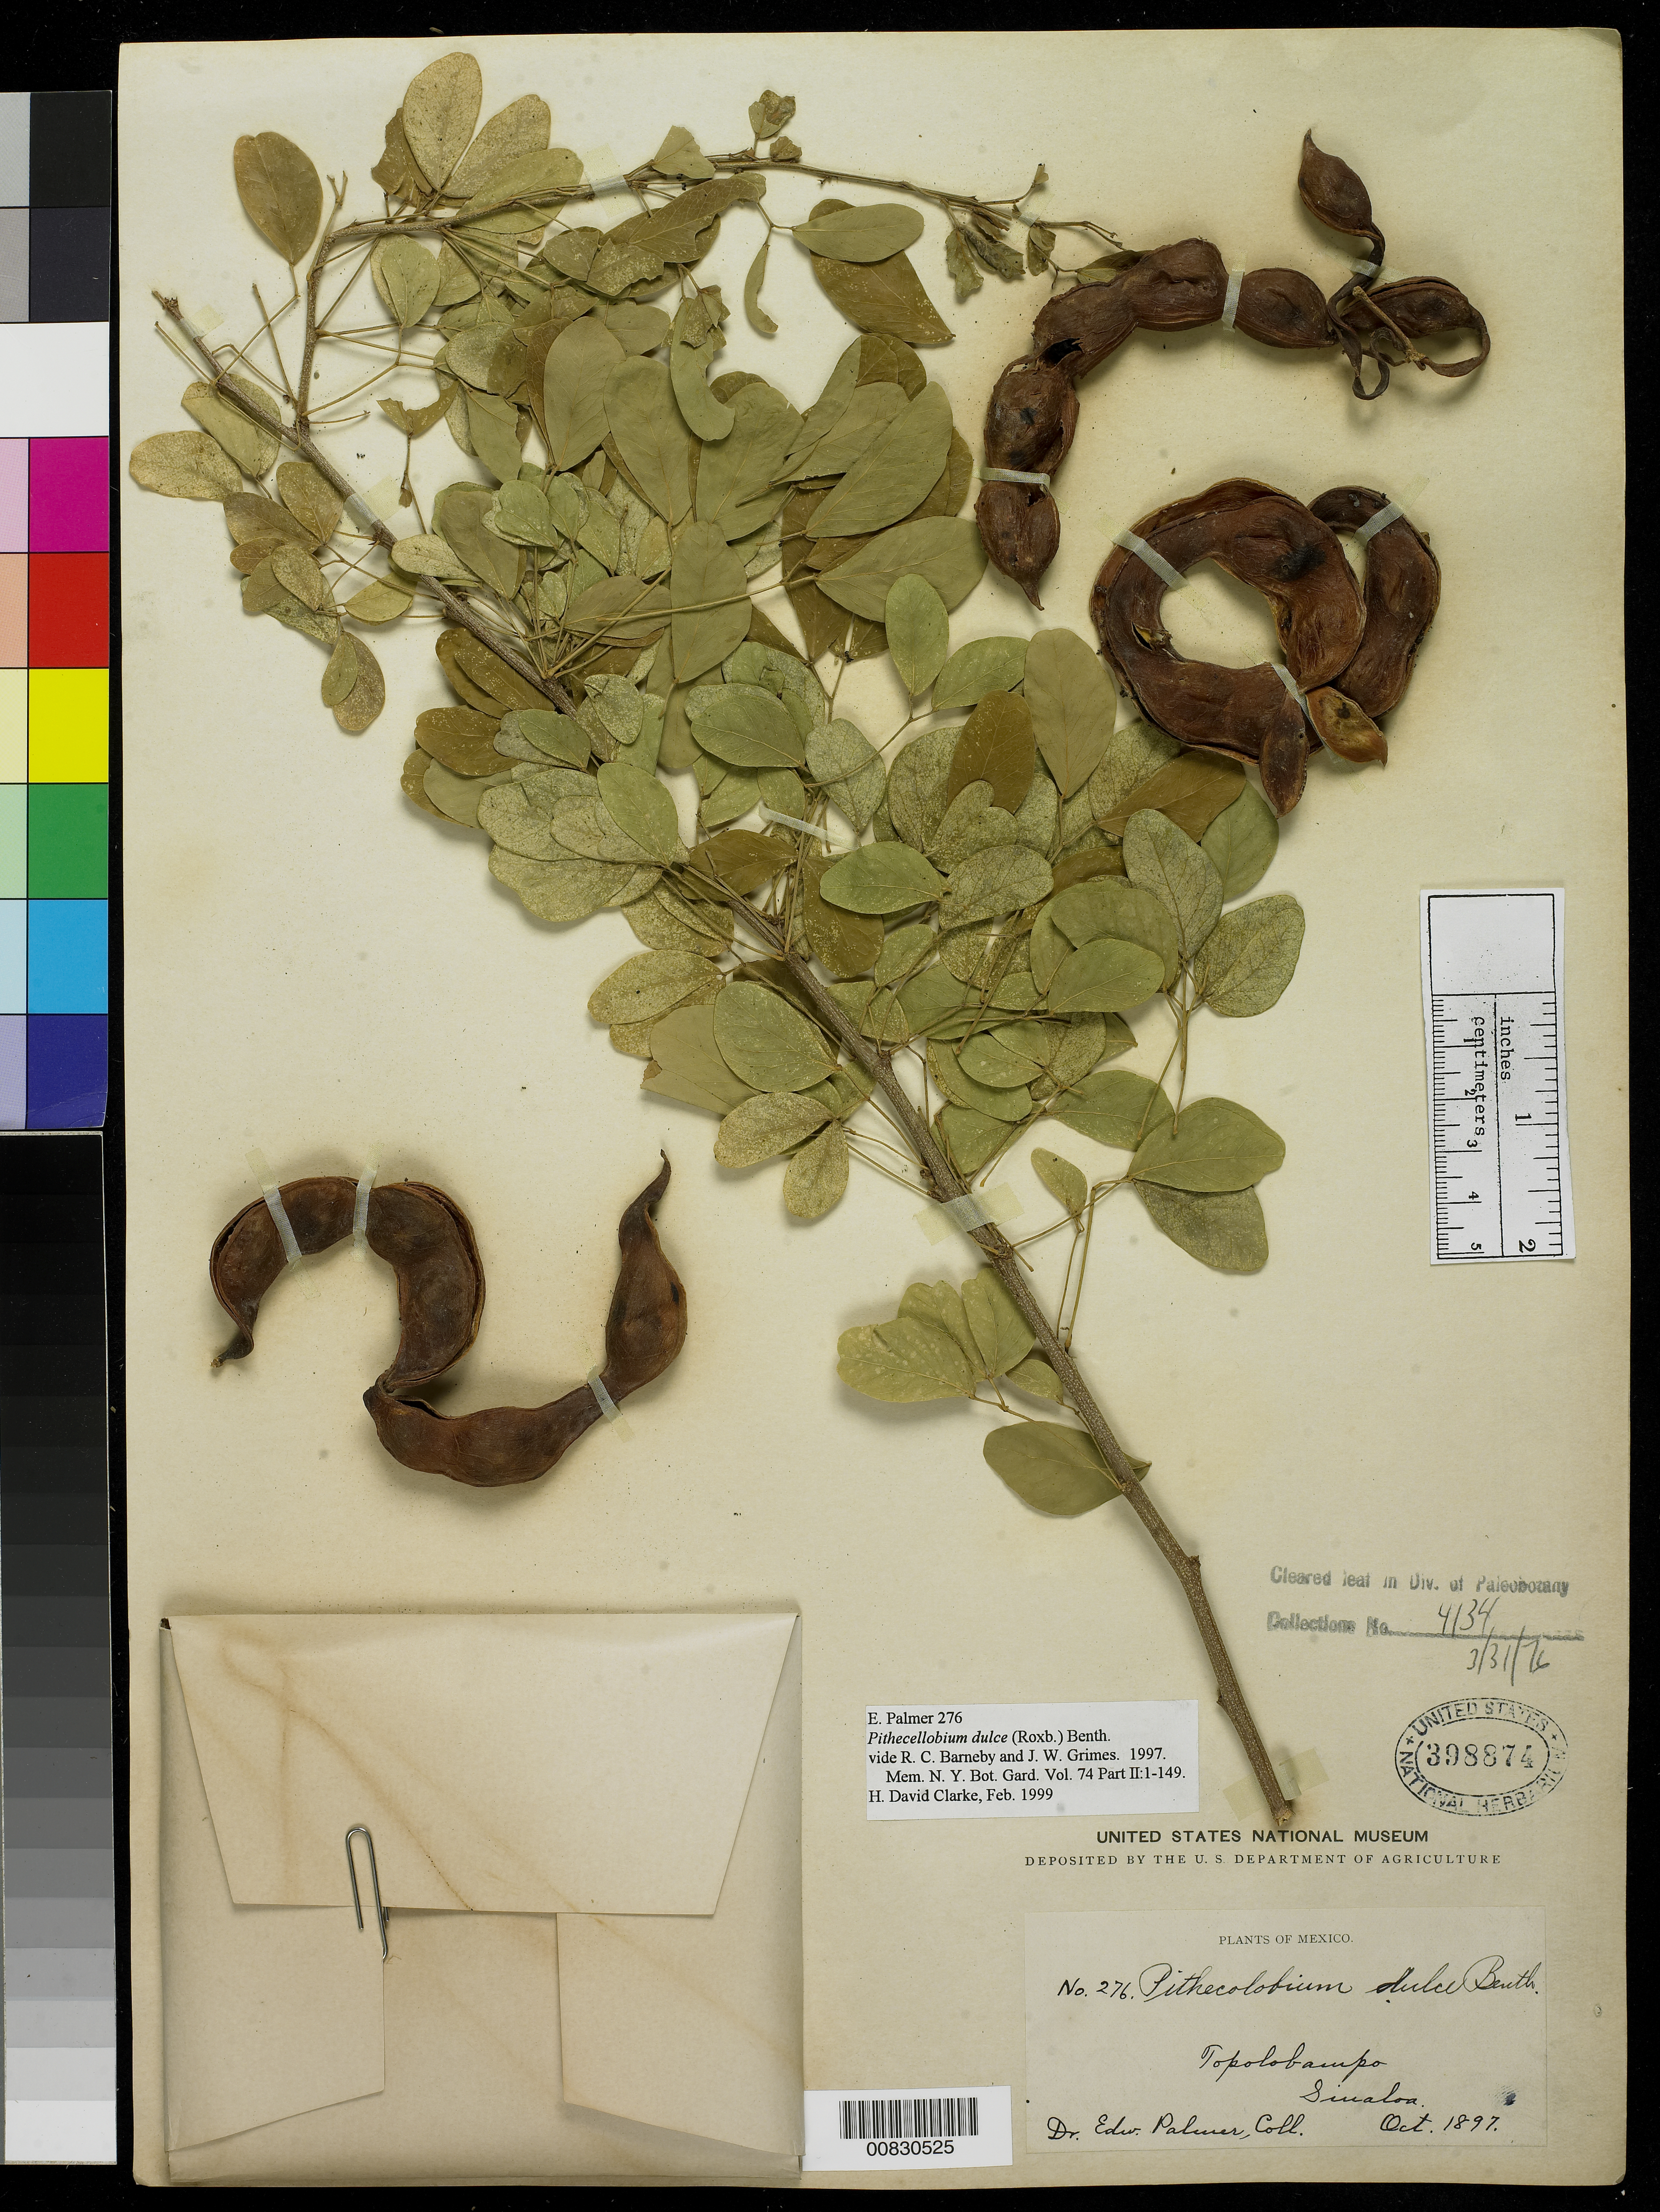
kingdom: Plantae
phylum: Tracheophyta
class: Magnoliopsida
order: Fabales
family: Fabaceae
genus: Pithecellobium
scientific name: Pithecellobium dulce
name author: (Roxb.) Benth.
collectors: E. Palmer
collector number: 276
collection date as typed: Oct 1897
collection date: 1897-10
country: Mexico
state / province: Sinaloa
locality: Topolobampo, Sinaloa.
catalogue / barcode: US 398874